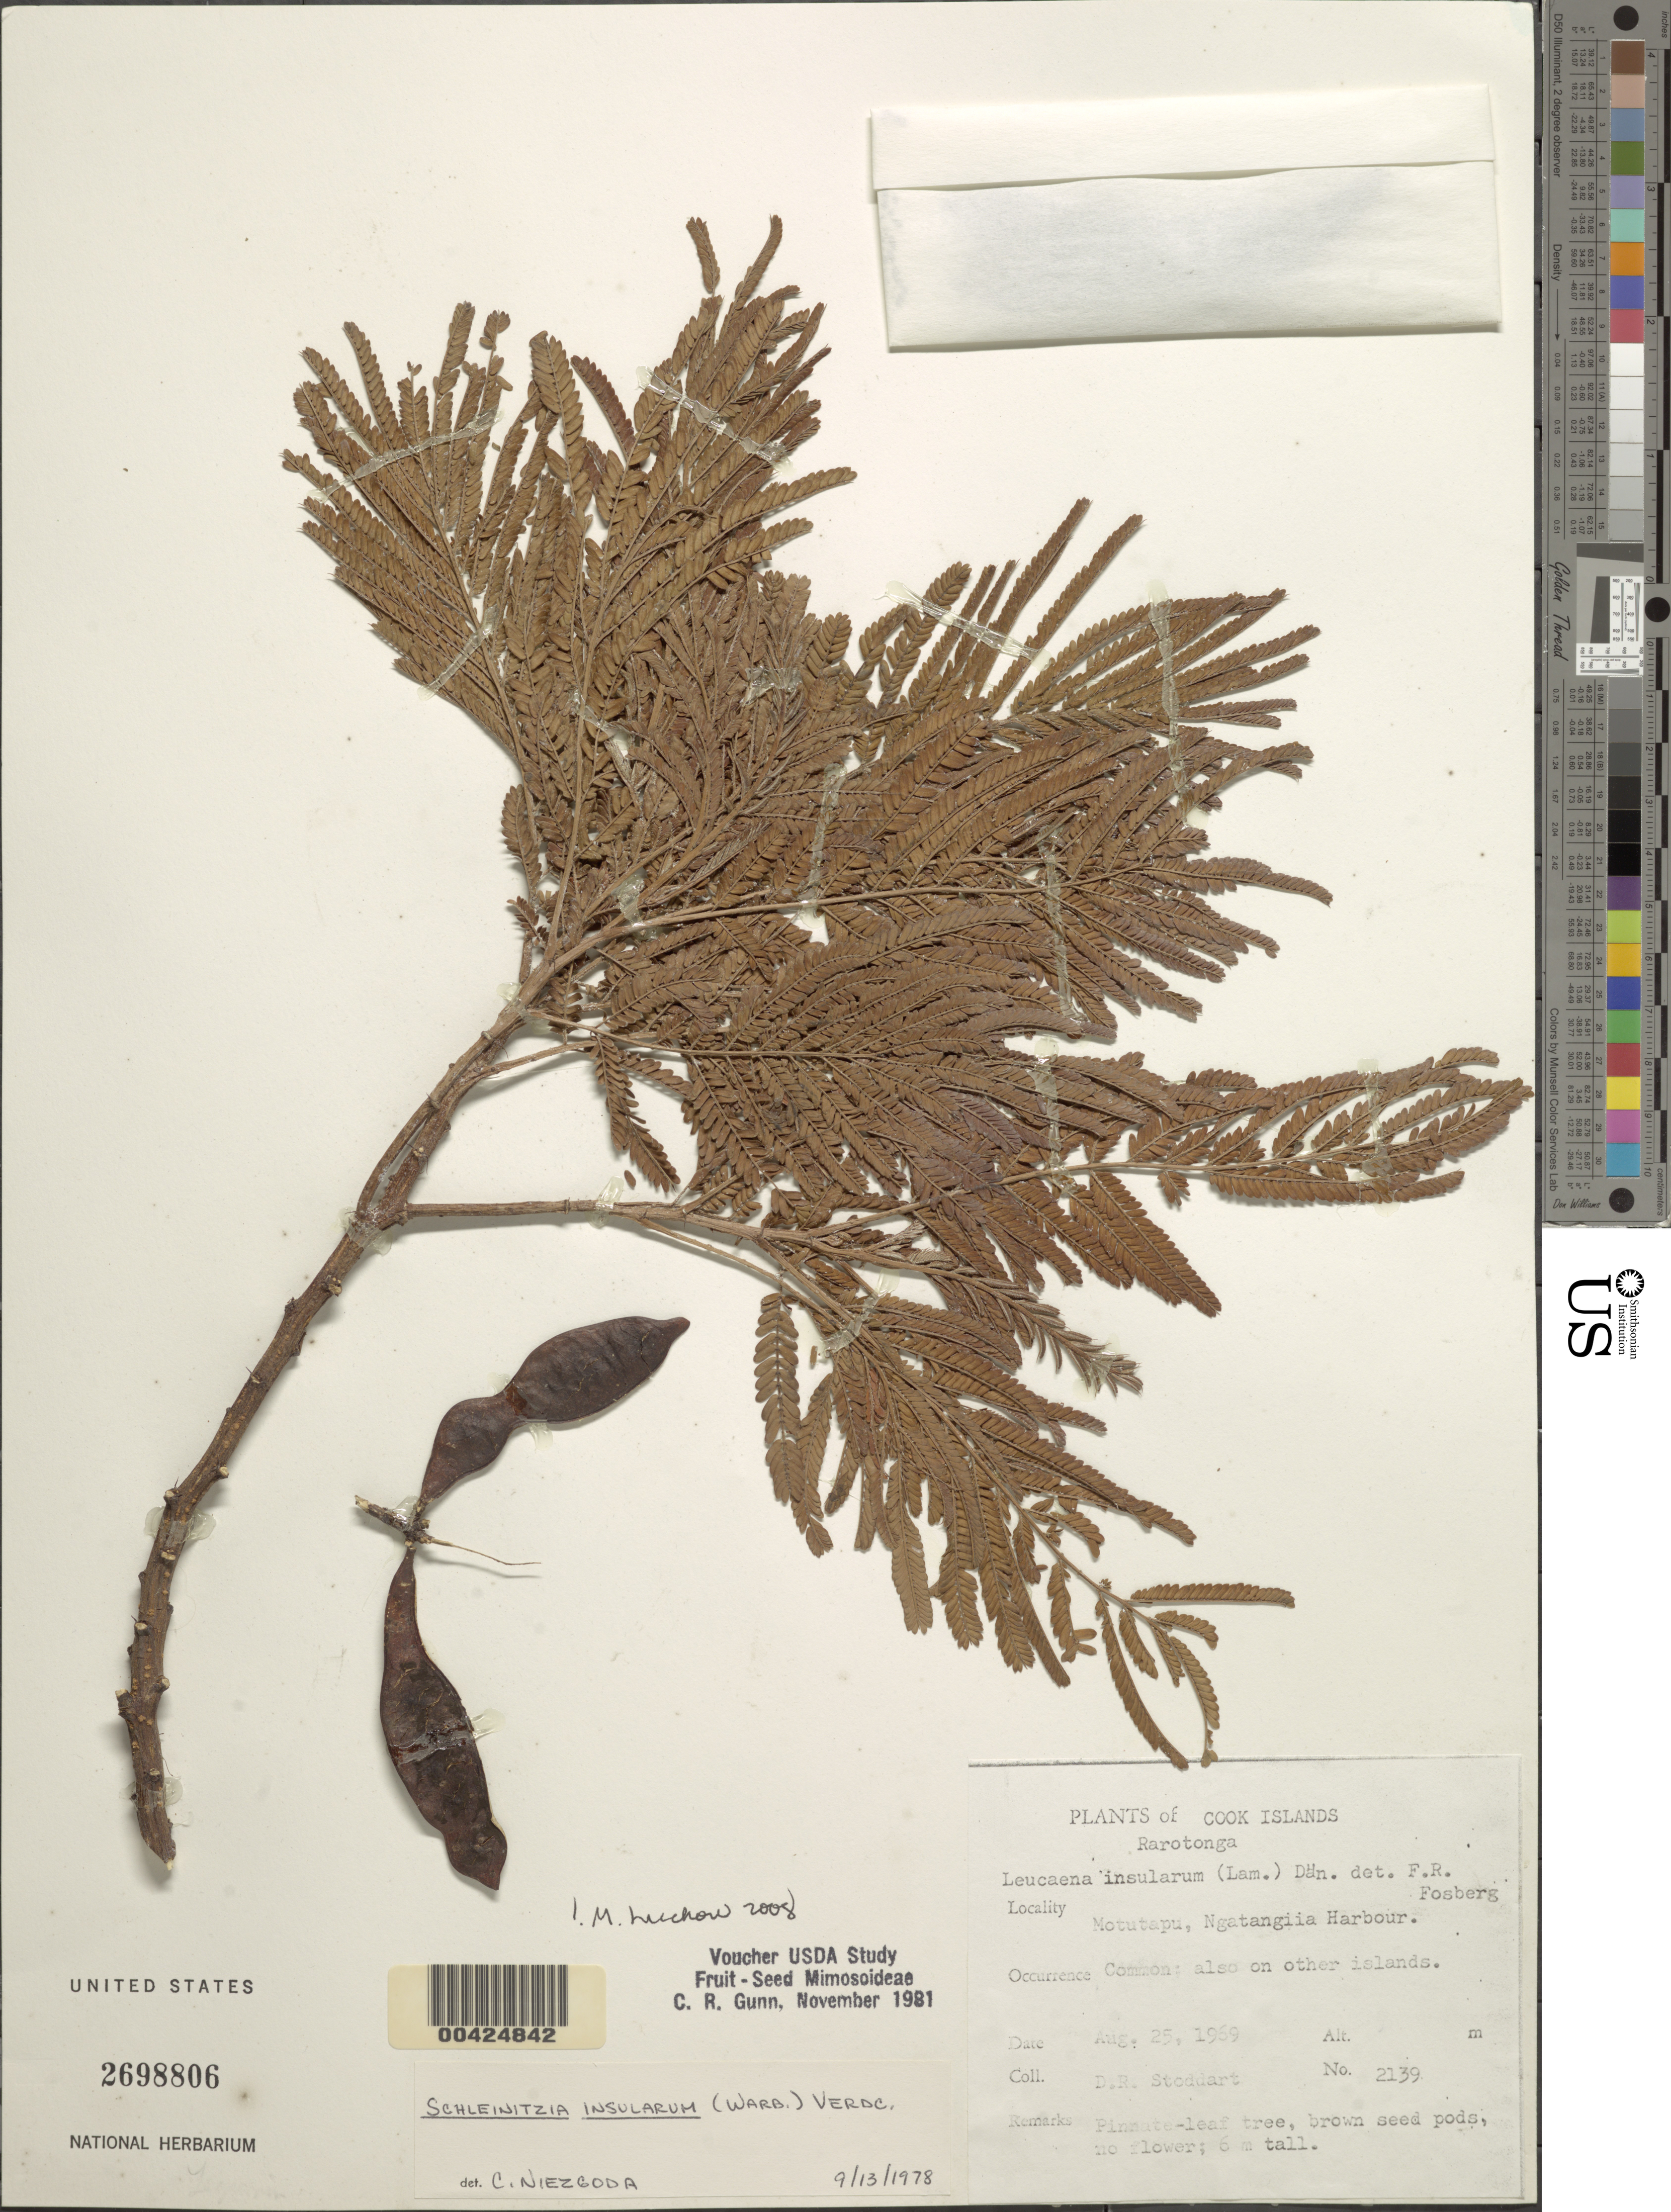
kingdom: Plantae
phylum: Tracheophyta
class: Magnoliopsida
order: Fabales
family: Fabaceae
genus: Piptadenia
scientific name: Piptadenia insularum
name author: (Guill.) Burkart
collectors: D. R. Stoddart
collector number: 2139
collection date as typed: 25 Aug 1969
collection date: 1969-08-25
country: Cook Islands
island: Rarotonga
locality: Motutapu, Ngatangiia Harbor [Southern Cook Is.]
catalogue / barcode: US 2698806